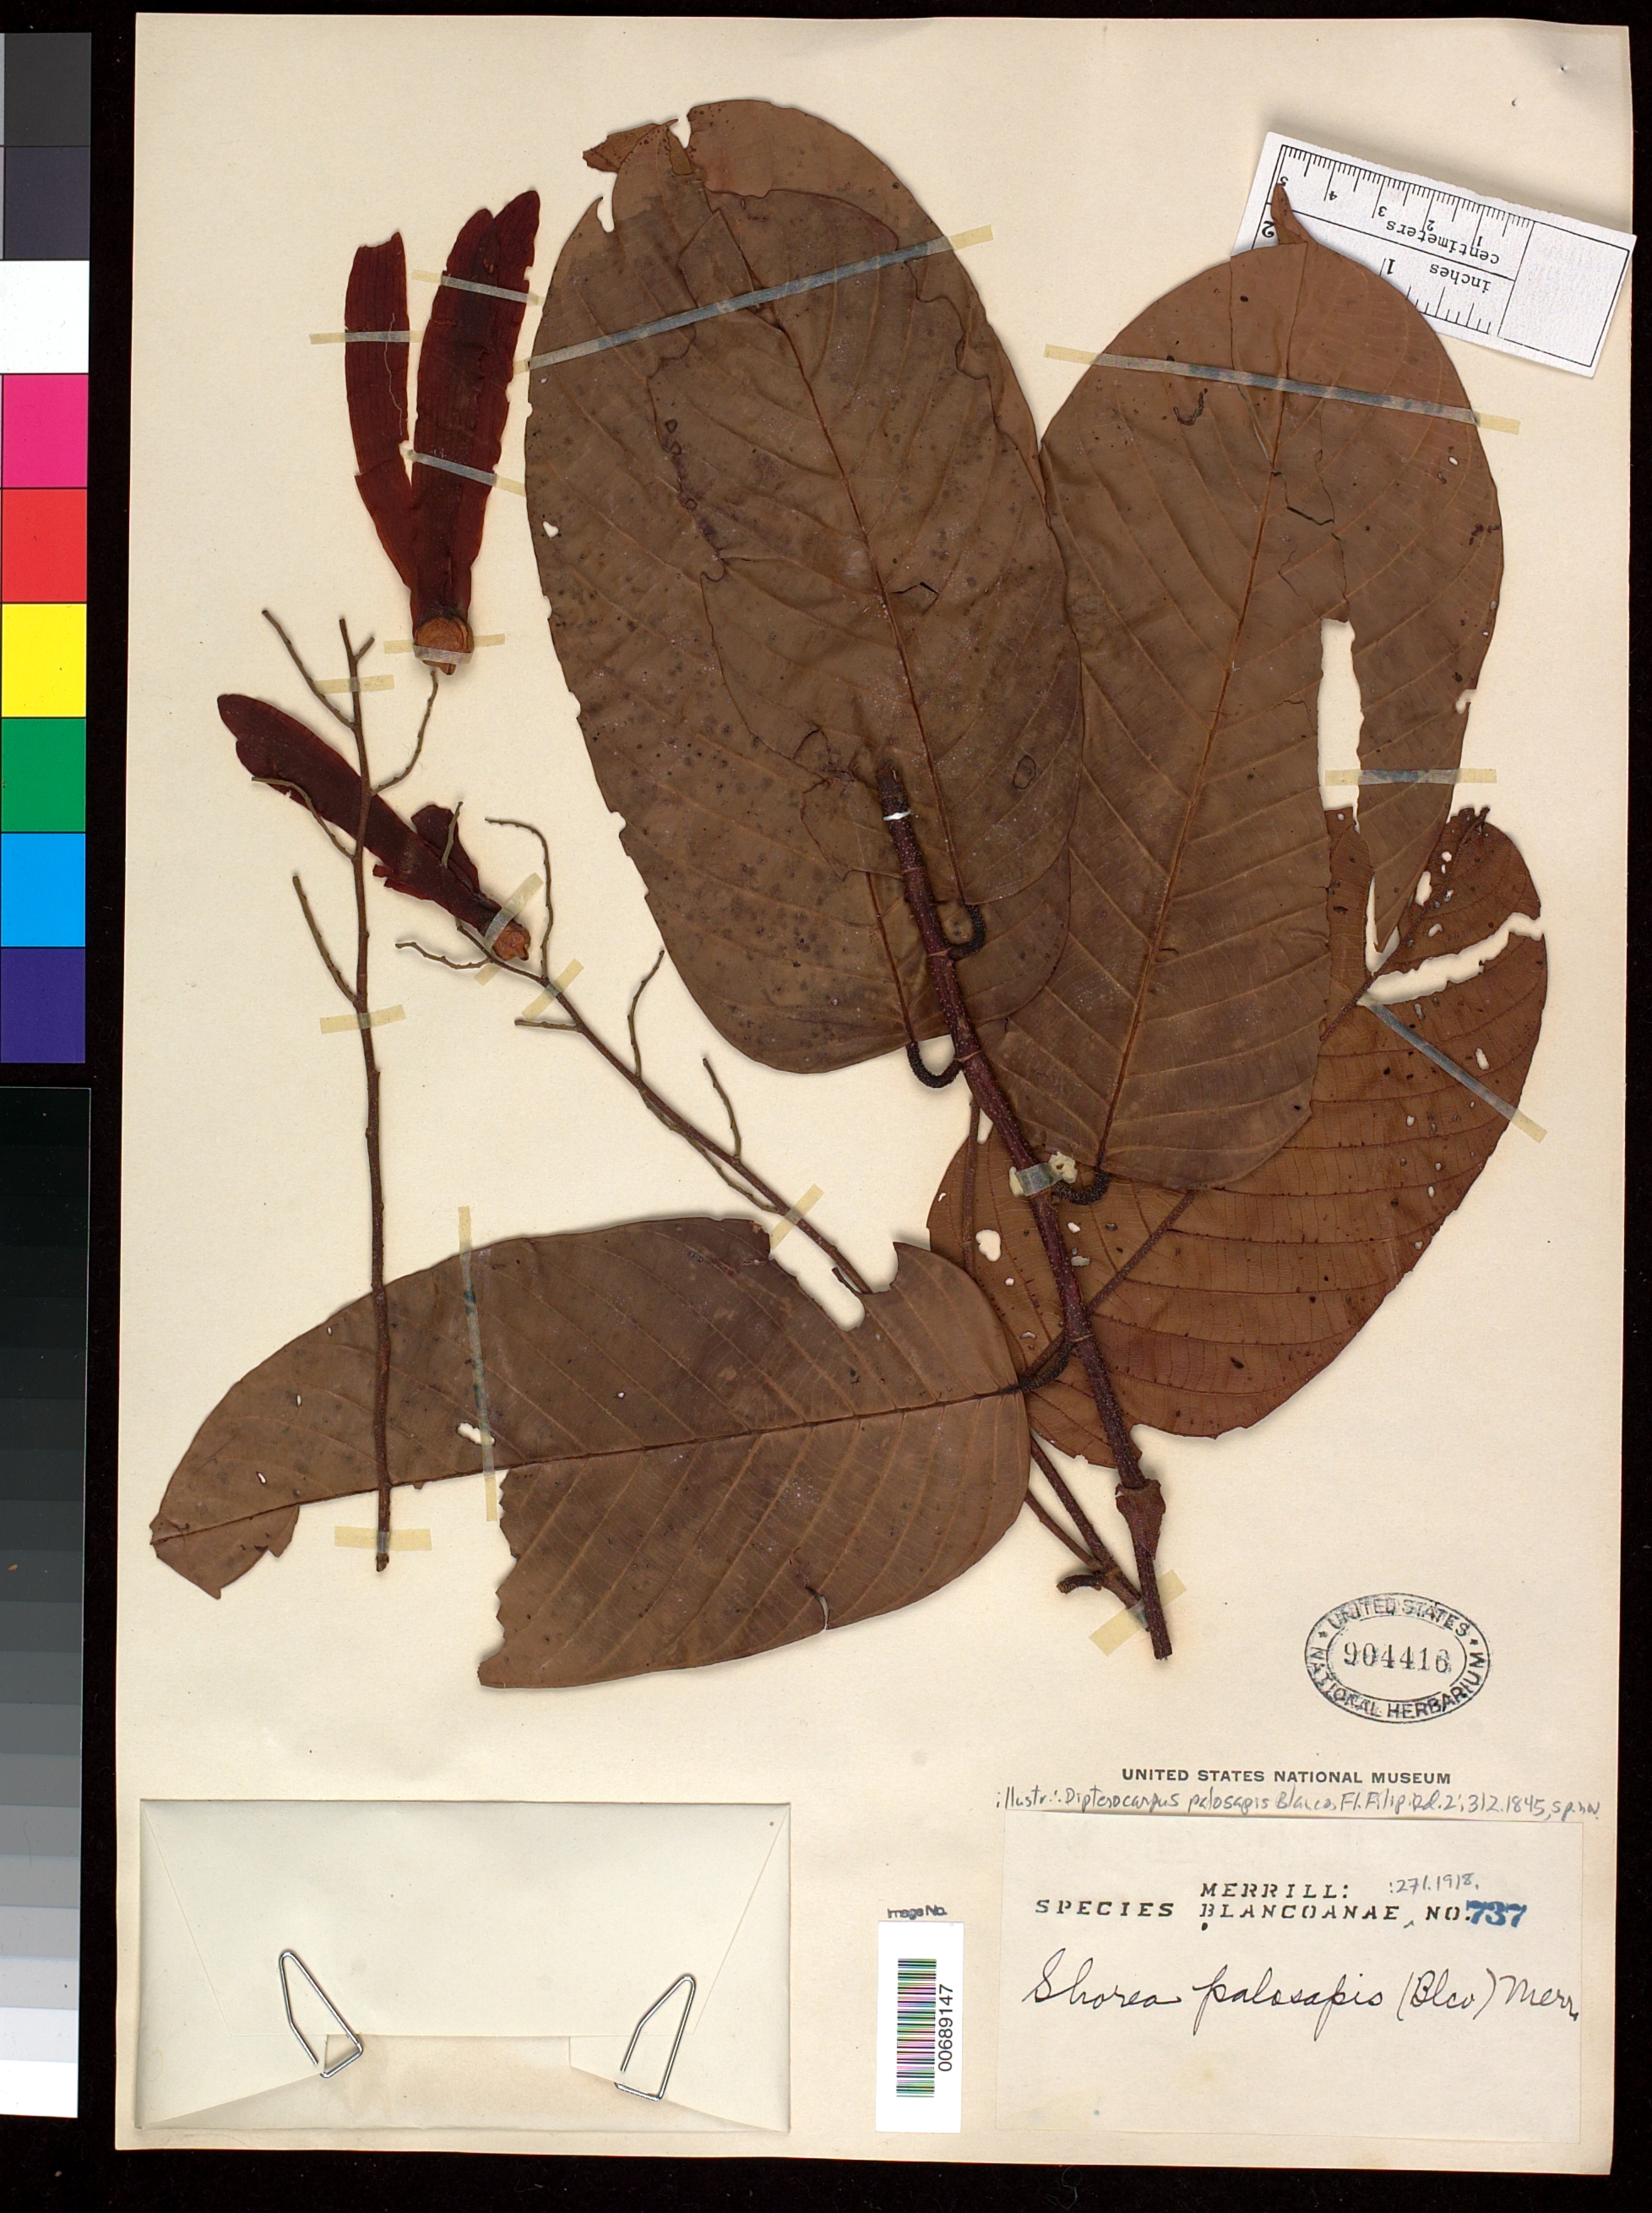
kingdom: Plantae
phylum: Tracheophyta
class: Magnoliopsida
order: Malvales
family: Dipterocarpaceae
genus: Rubroshorea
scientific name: Rubroshorea palosapis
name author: (Blanco) P.S. Ashton & J. Heck.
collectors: E. D. Merrill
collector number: Sp. Blancoan. 0737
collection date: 1914-08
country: Philippines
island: Samar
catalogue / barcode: US 904416